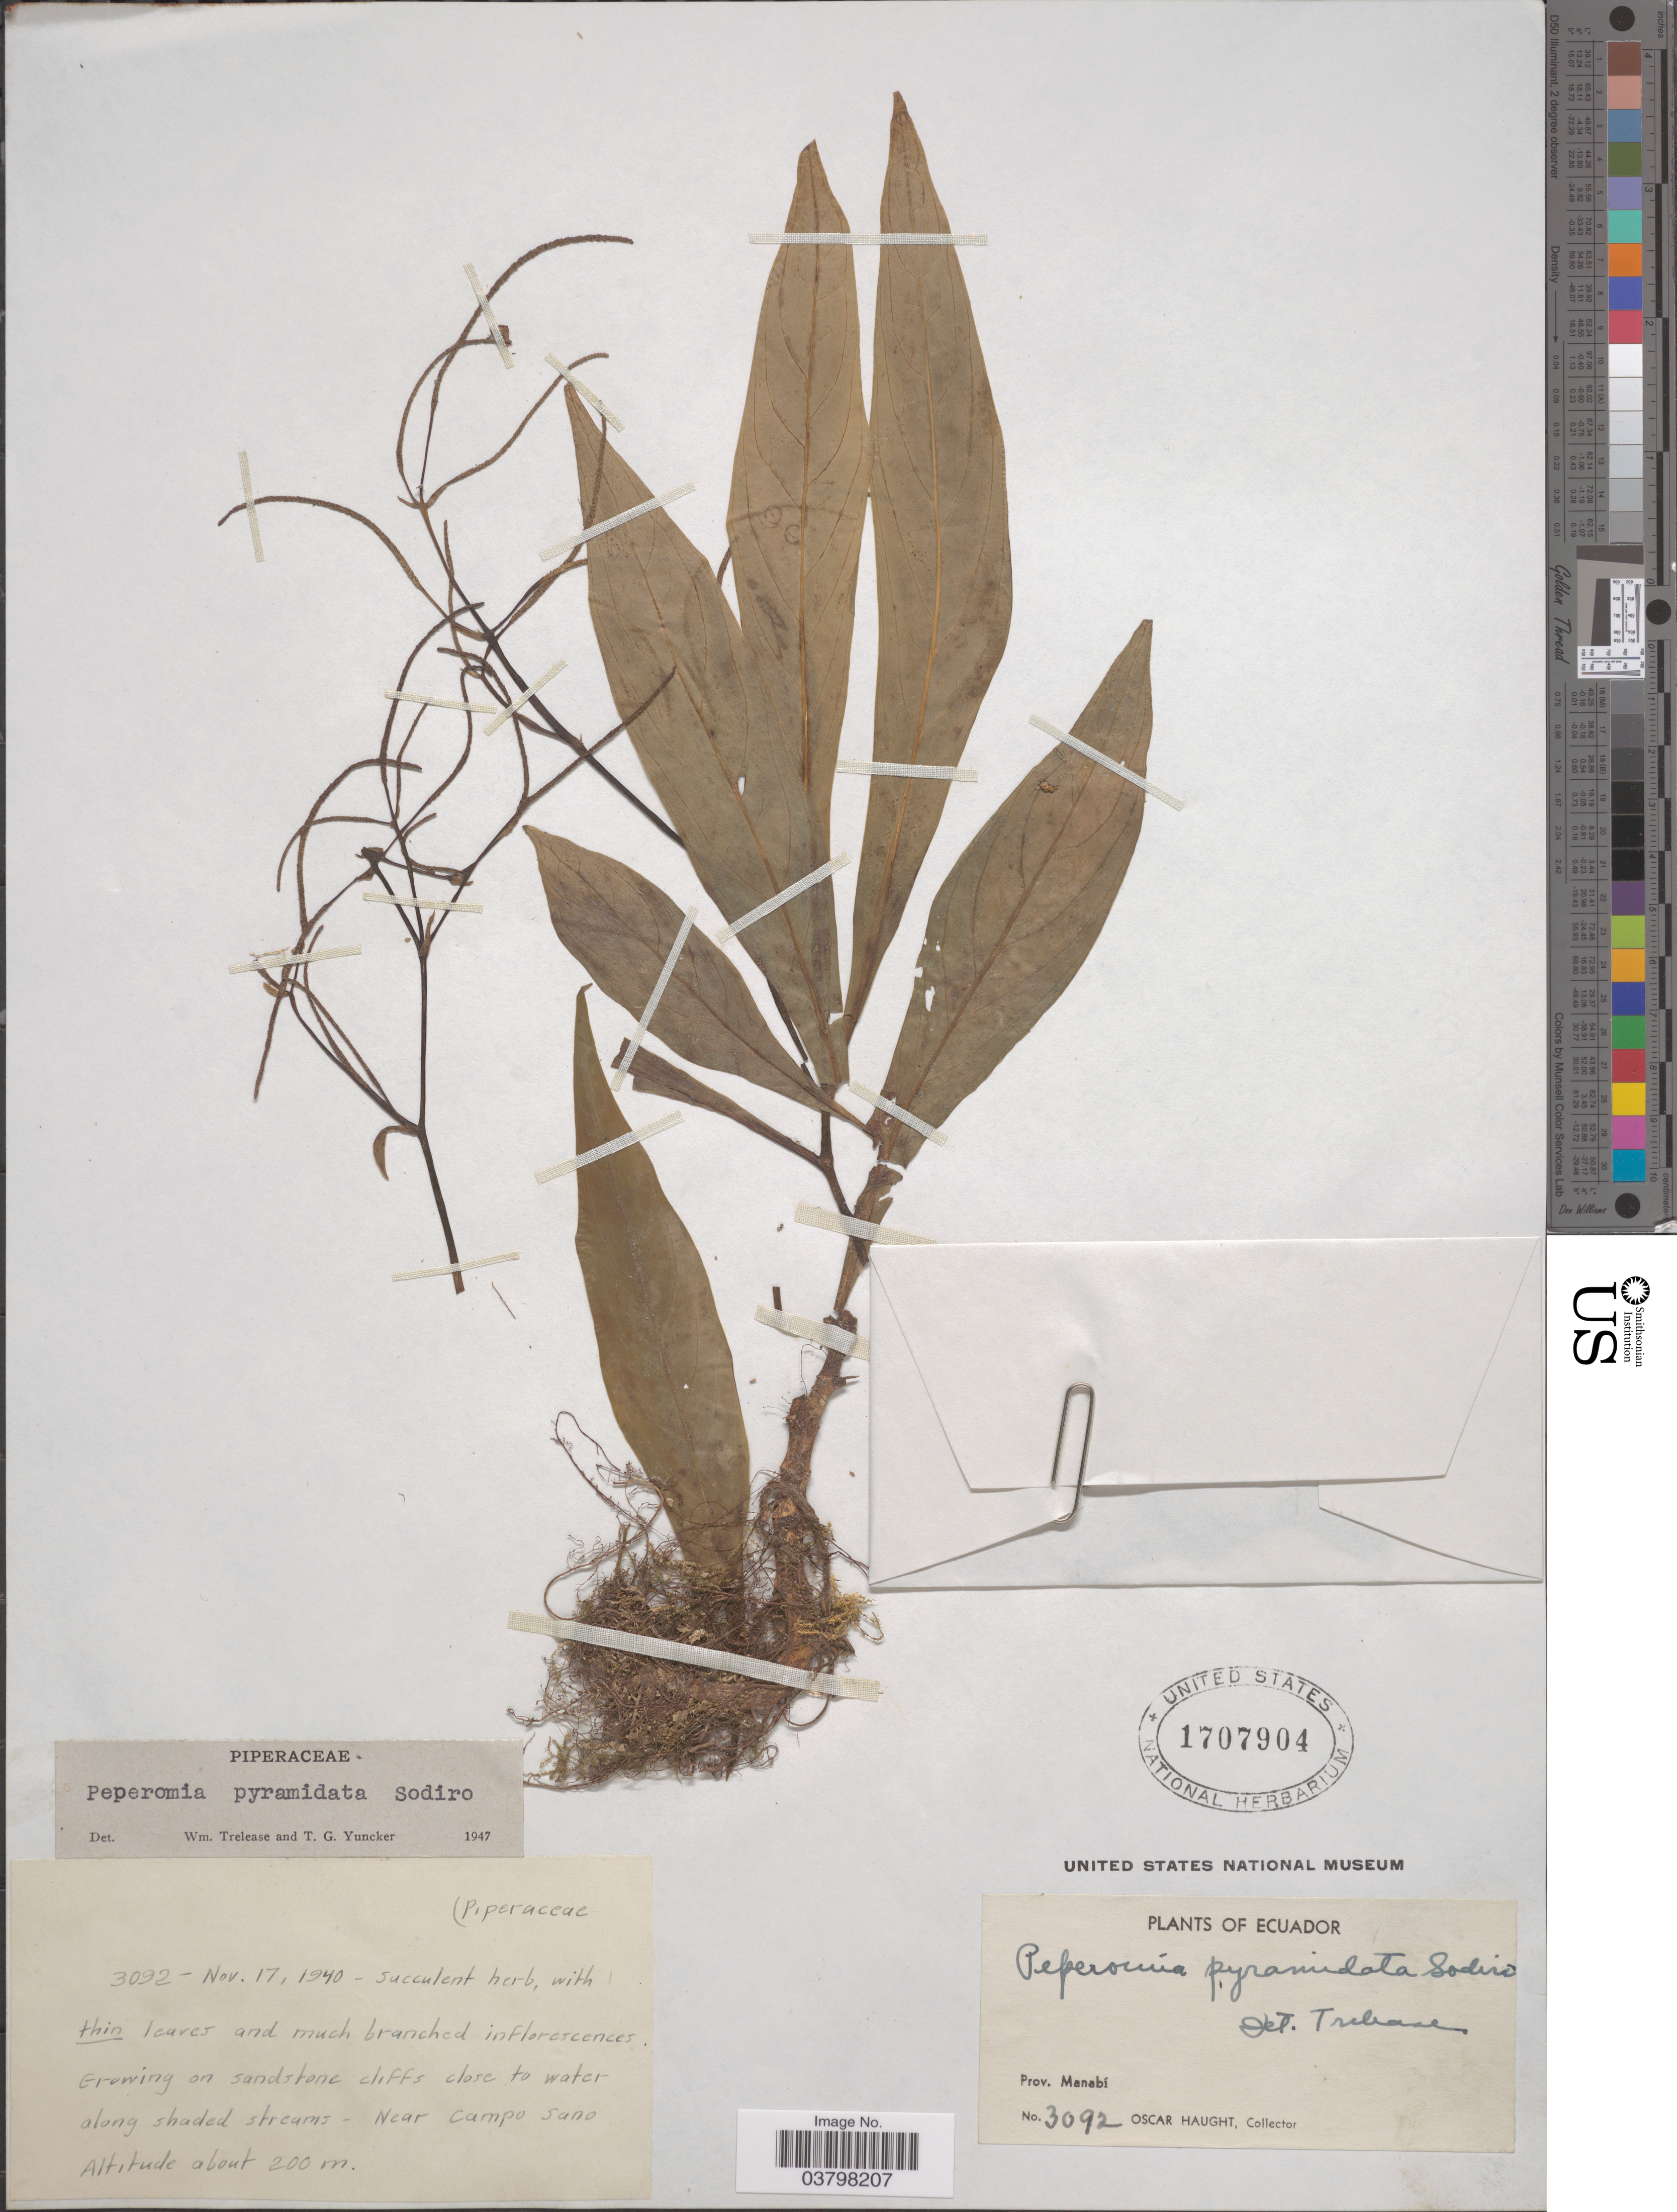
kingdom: Plantae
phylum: Tracheophyta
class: Magnoliopsida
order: Piperales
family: Piperaceae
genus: Peperomia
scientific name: Peperomia pyramidata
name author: Sodiro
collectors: O. L. Haught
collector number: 3092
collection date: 1940-11-17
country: Ecuador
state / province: Manabí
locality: Near Campo Sano.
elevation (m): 200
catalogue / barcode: US 1707904